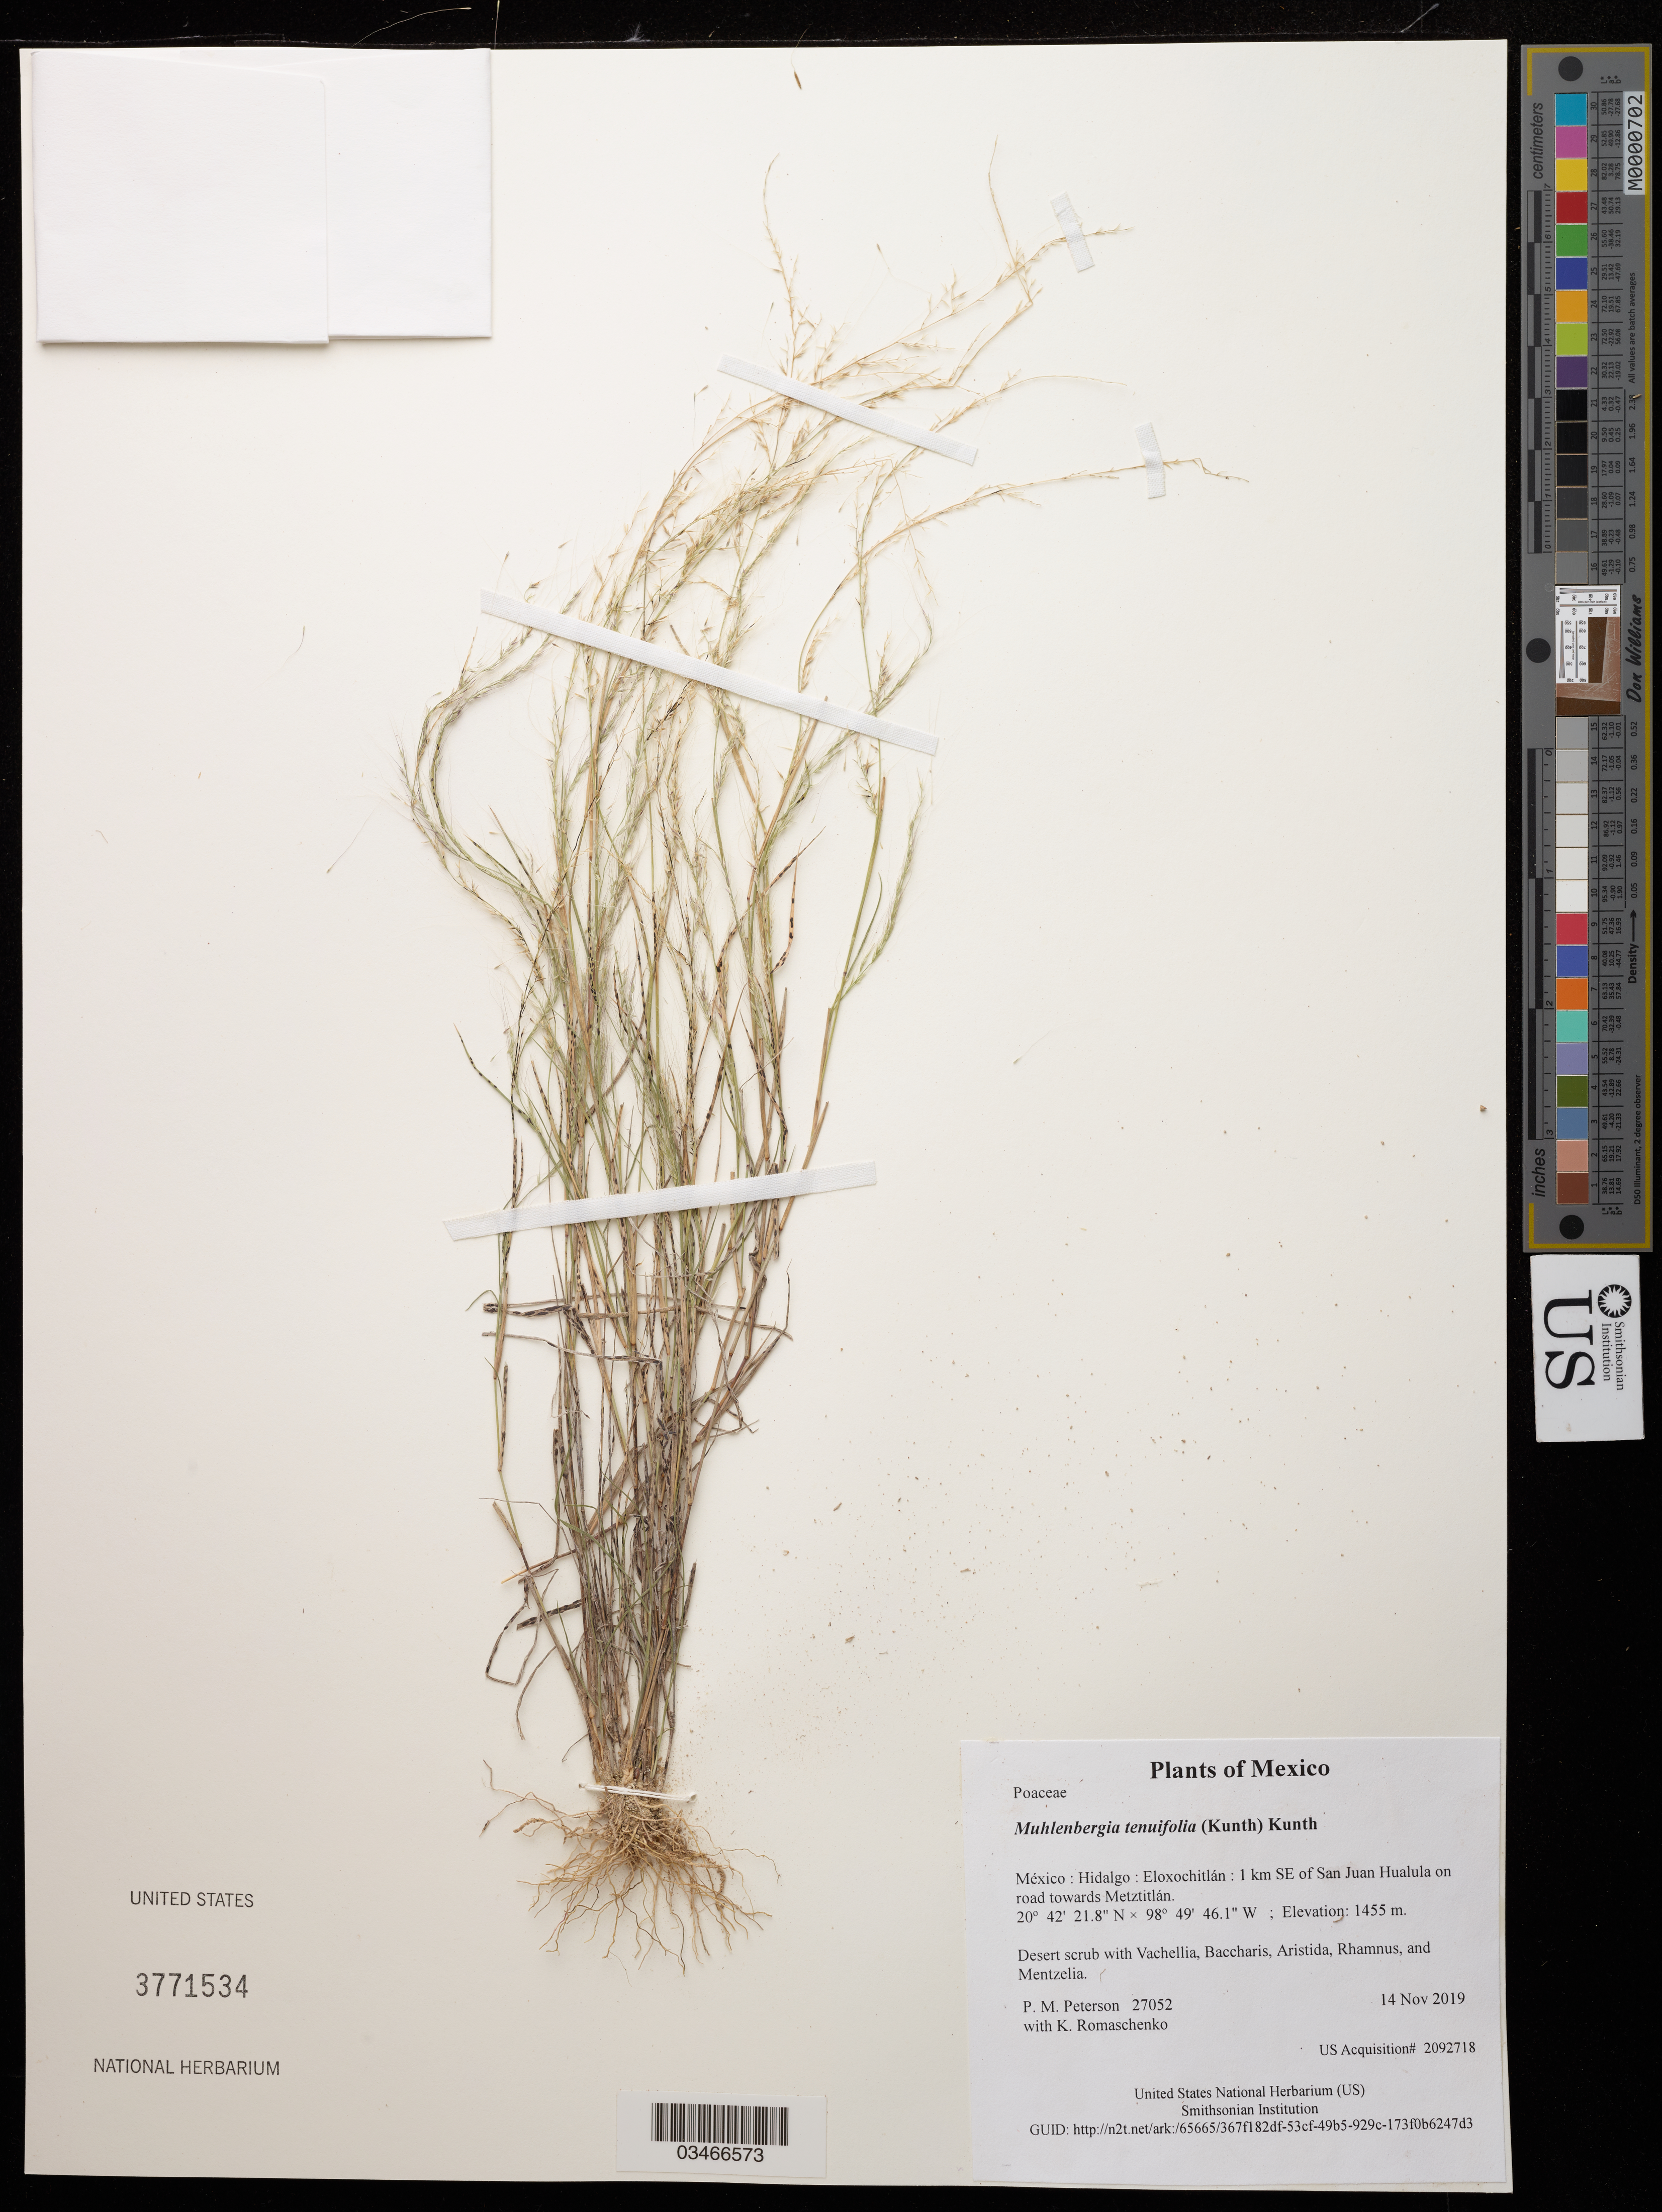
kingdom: Plantae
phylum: Tracheophyta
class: Liliopsida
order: Poales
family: Poaceae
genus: Muhlenbergia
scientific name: Muhlenbergia tenuifolia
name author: (Kunth) Kunth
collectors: P. M. Peterson & K. Romaschenko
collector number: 27052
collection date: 2019-11-14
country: México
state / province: Hidalgo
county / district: Eloxochitlán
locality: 1 km SE of San Juan Hualula on road towards Metztitlán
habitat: Desert scrub with Vachellia, Baccharis, Aristida, Rhamnus, and Mentzelia.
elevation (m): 1455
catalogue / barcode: US 3771534